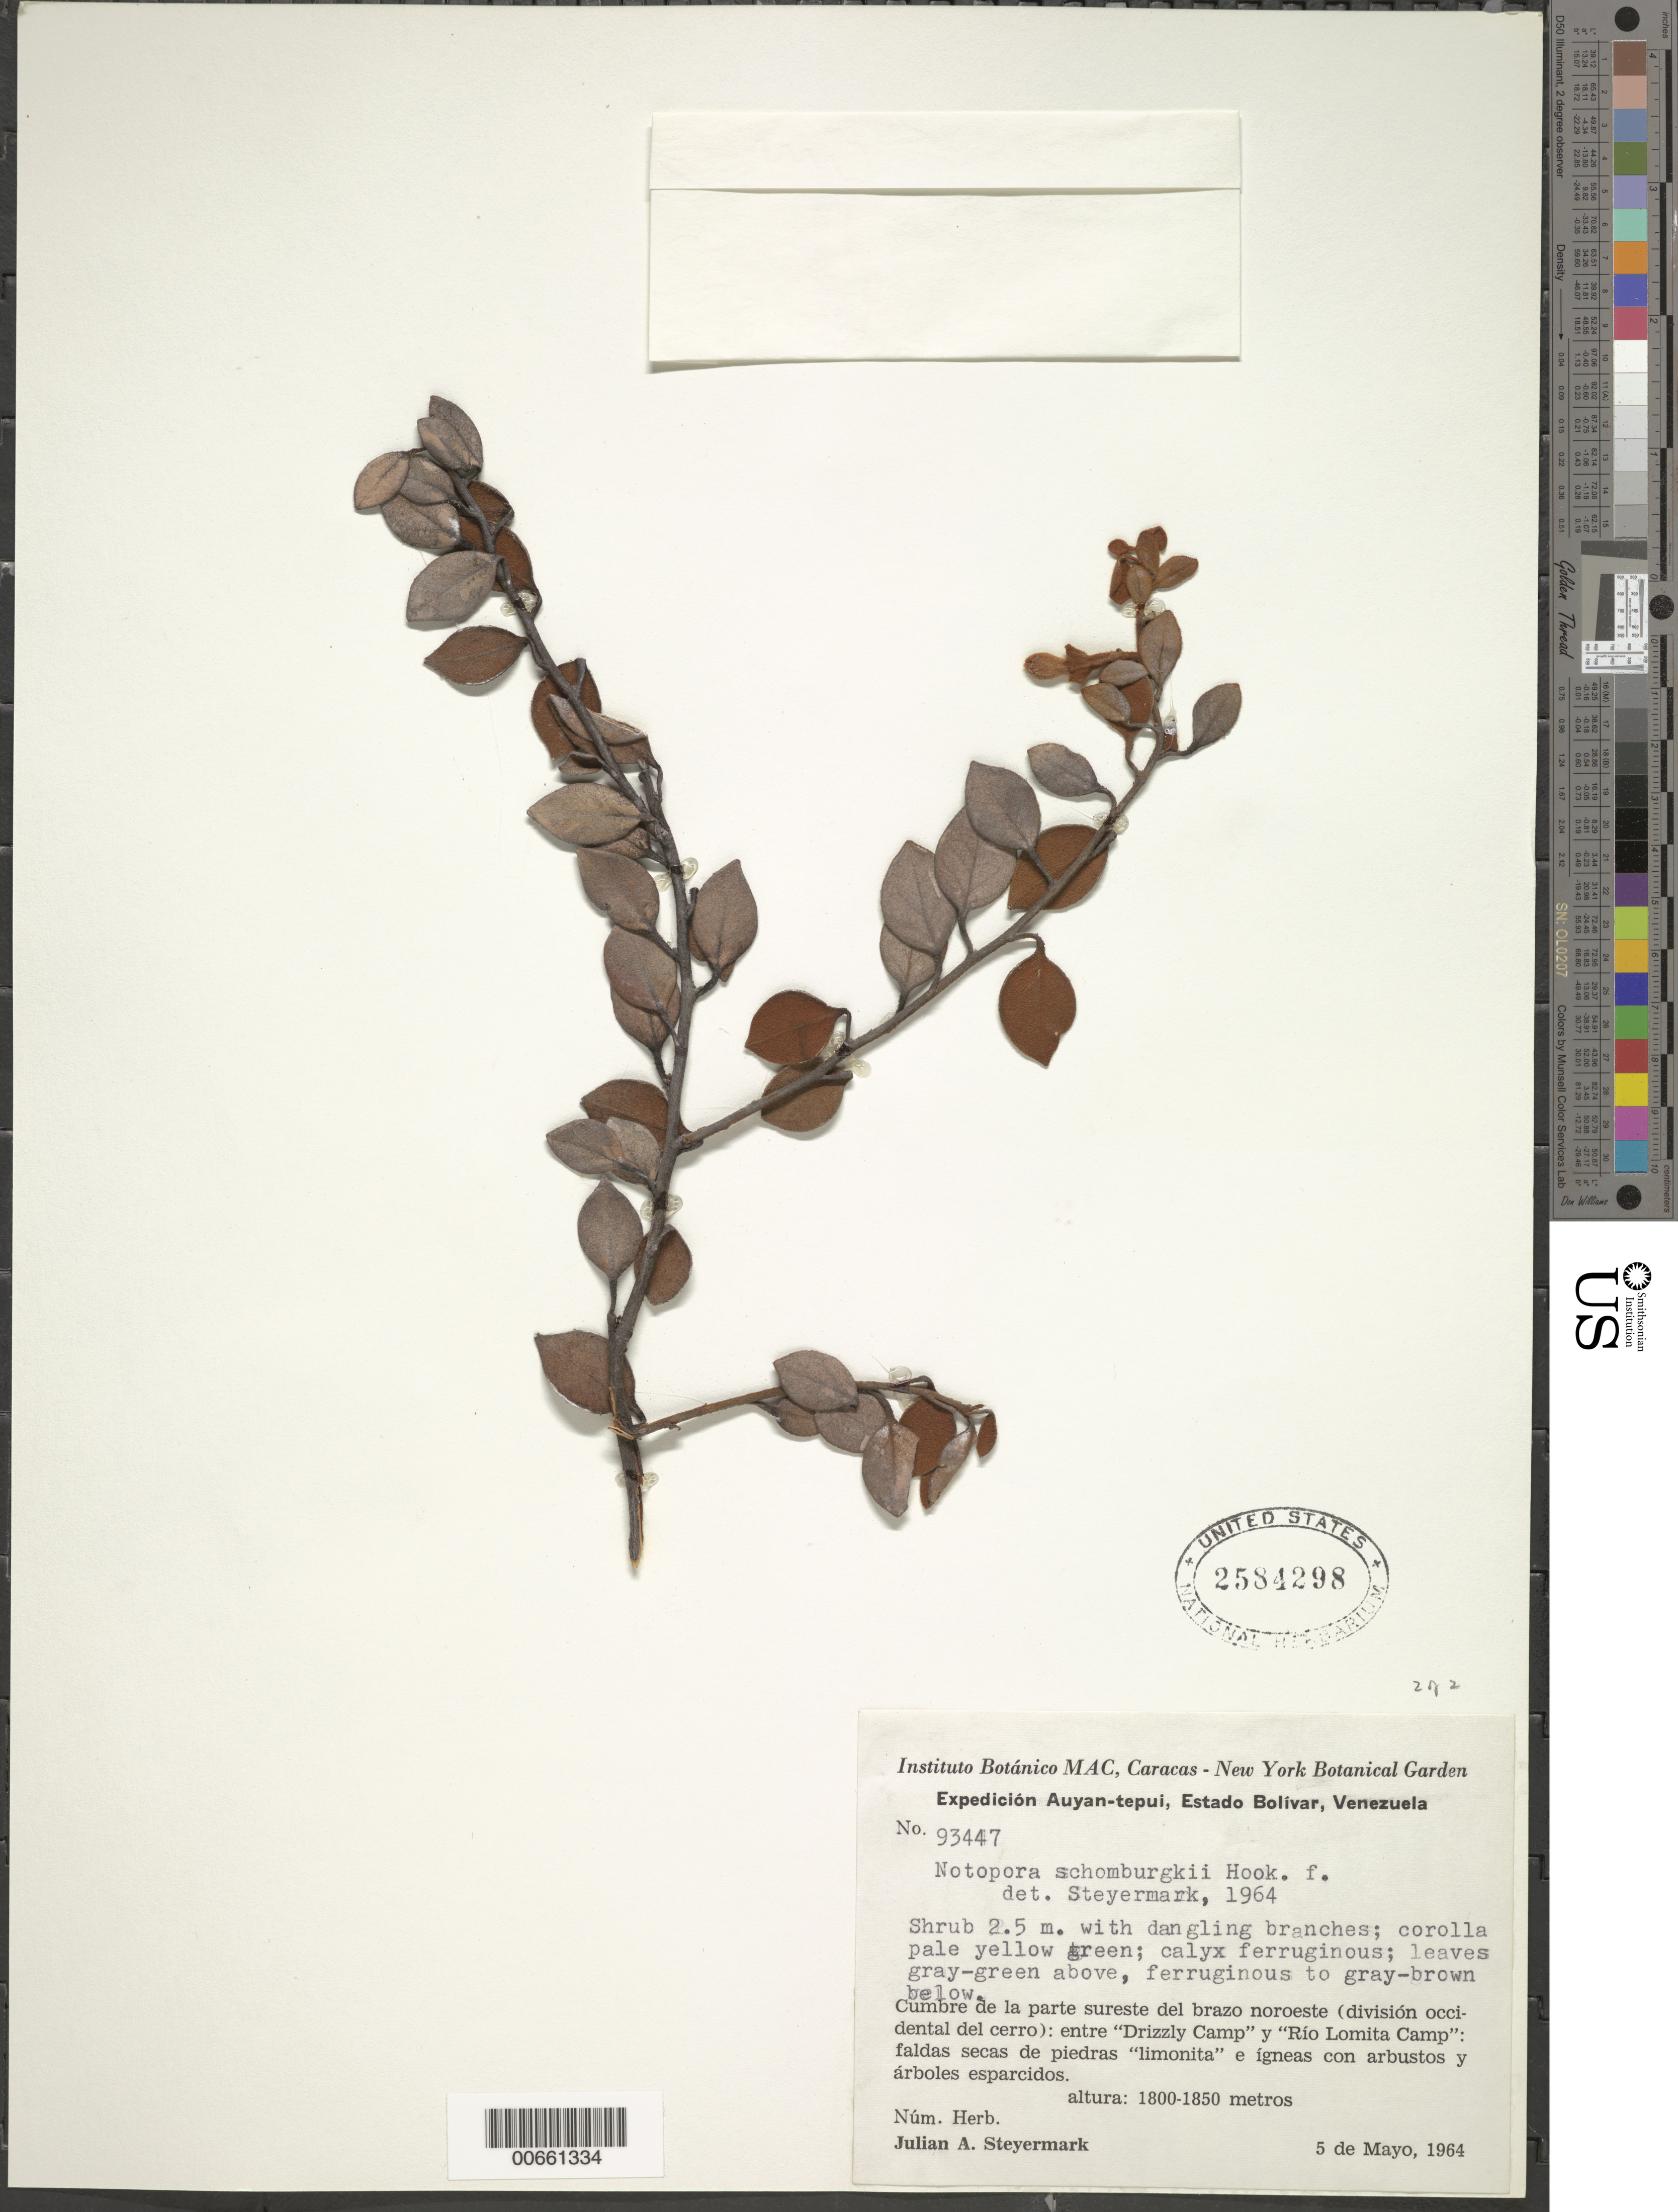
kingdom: Plantae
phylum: Tracheophyta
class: Magnoliopsida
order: Ericales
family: Ericaceae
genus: Notopora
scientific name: Notopora schomburgkii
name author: Hook. f.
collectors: J. Steyermark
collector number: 93447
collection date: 1964-05-05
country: Venezuela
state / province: Bolivar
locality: Auyan-tepui. [unsure placement] Cumbre de la parte sureste del brazo noroeste (división occidental del cerro): entre "Drizzly Camp" y "Río Lomita Camp".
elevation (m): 1800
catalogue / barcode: US 2584298